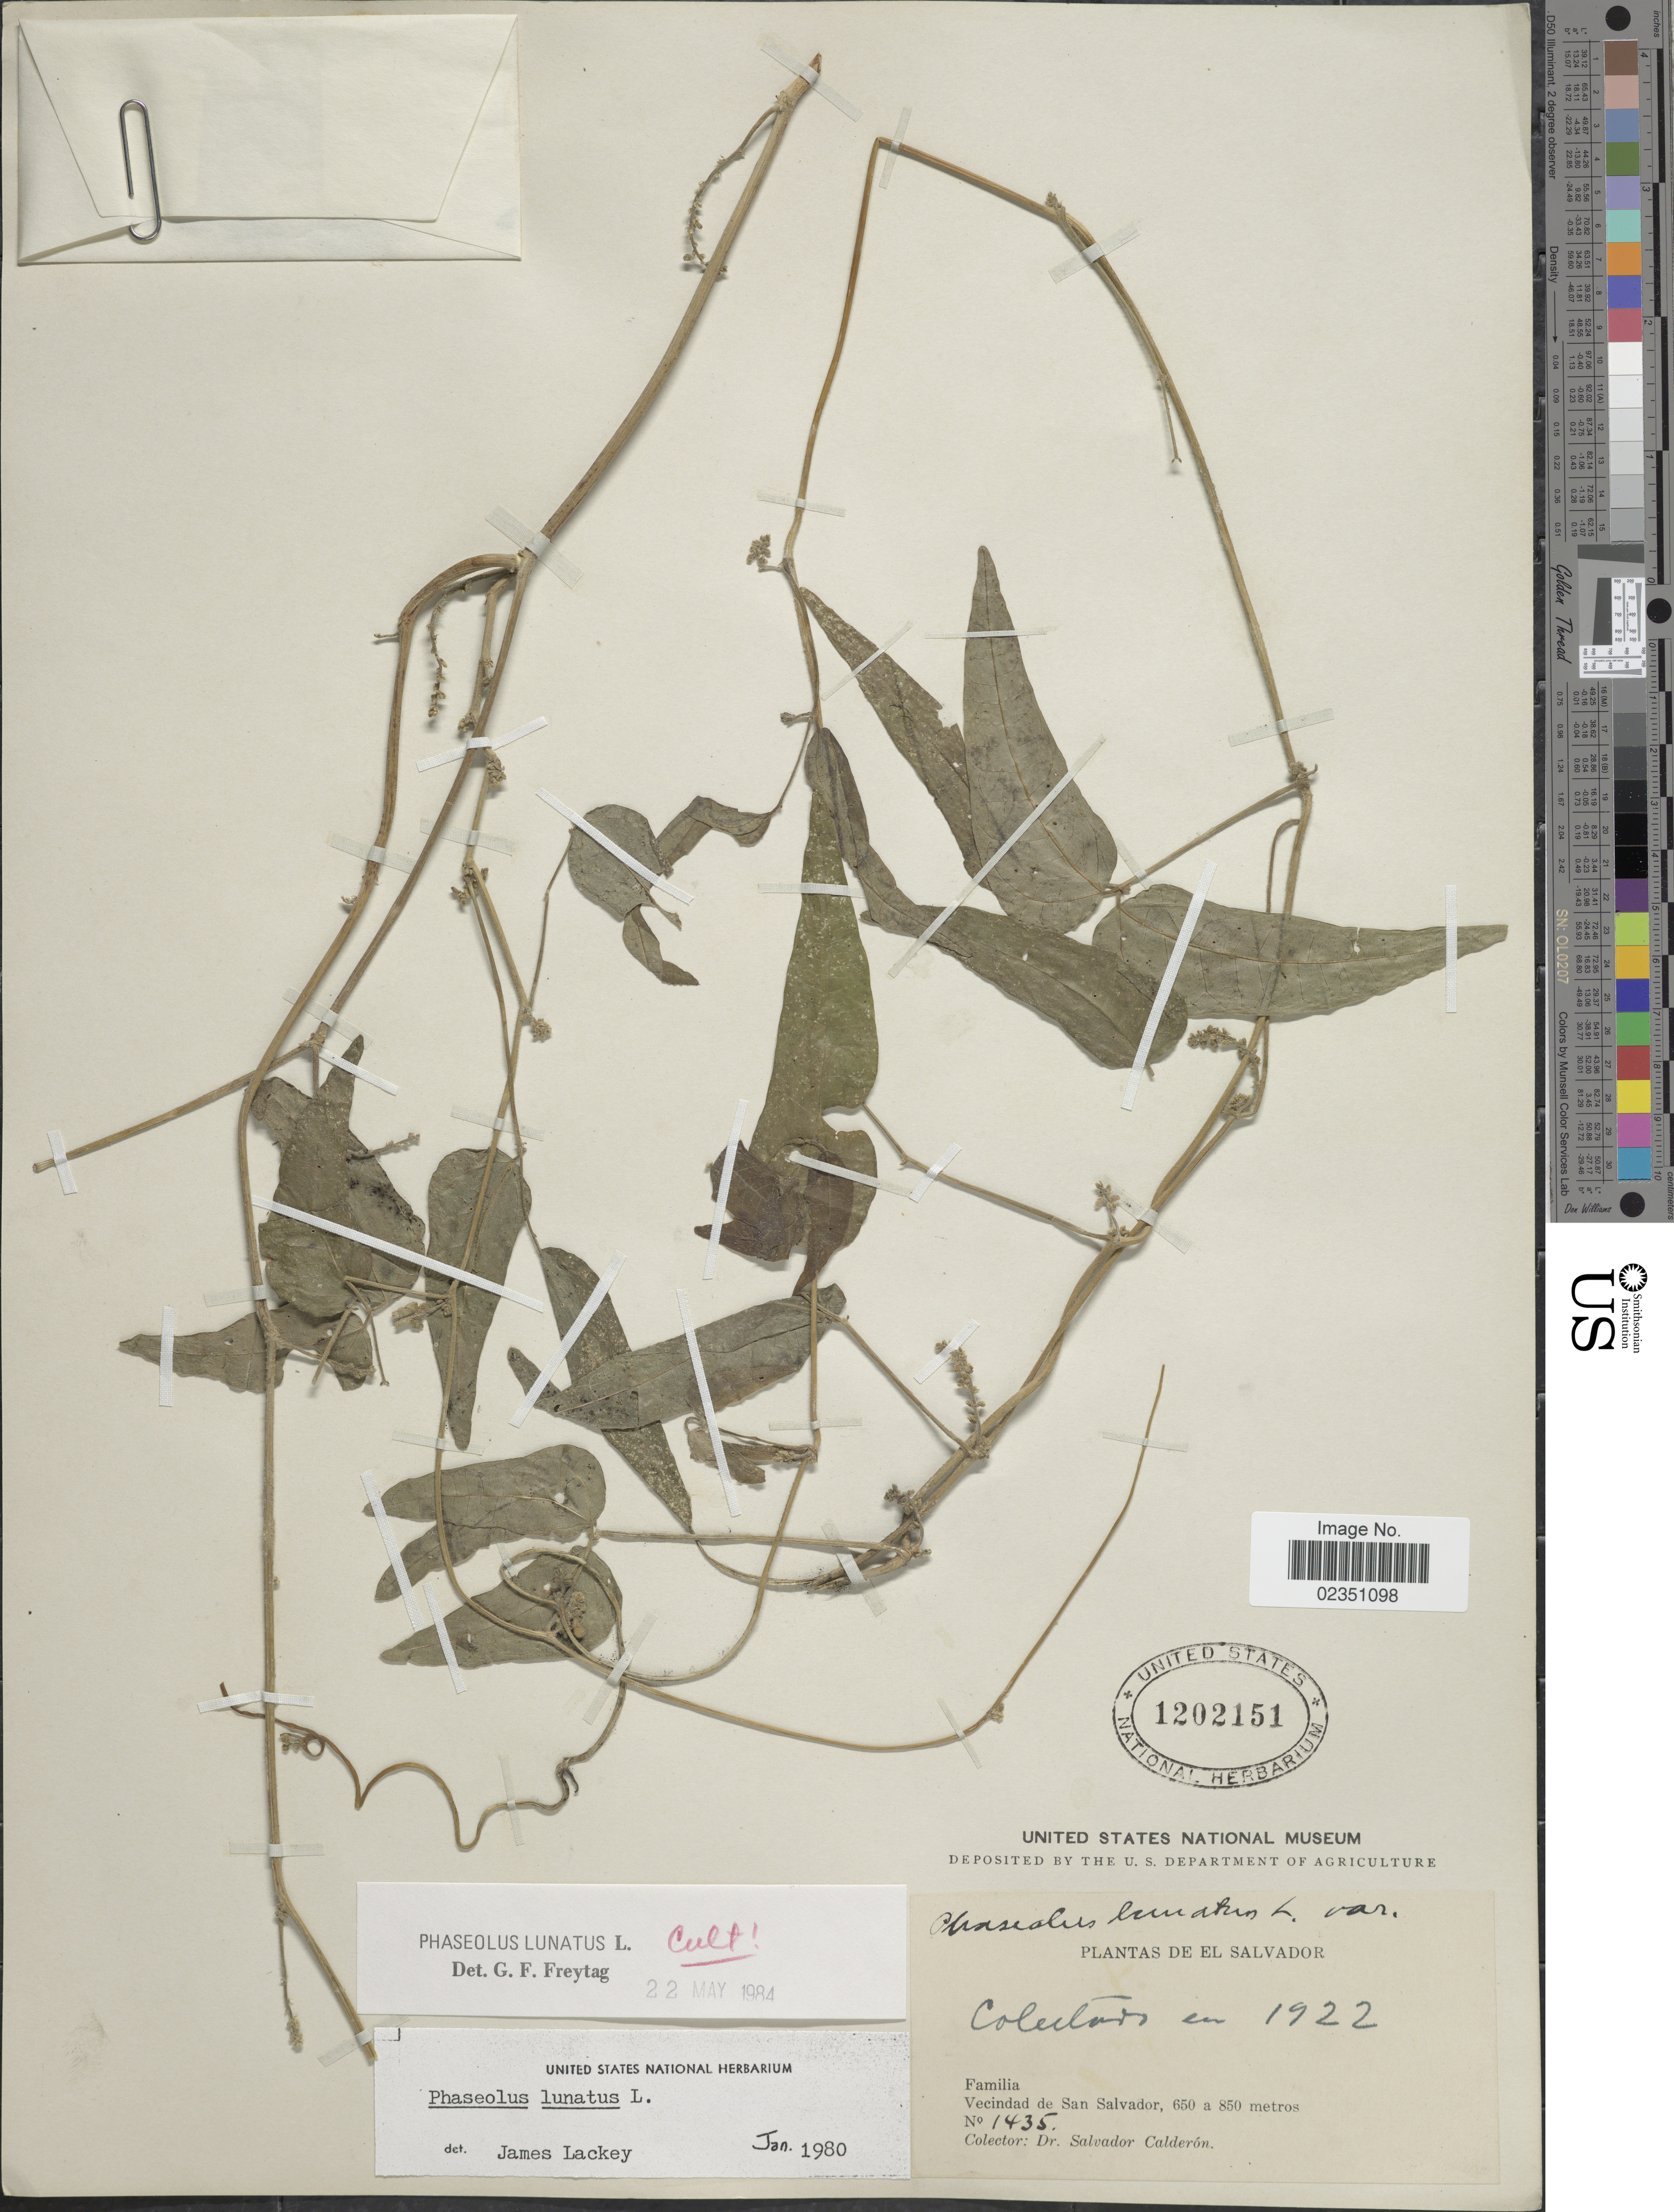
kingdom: Plantae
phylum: Tracheophyta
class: Magnoliopsida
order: Fabales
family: Fabaceae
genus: Phaseolus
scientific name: Phaseolus lunatus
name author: L.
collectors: S. Calderón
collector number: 1435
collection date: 1922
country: El Salvador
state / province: San Salvador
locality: Vecindad de San Salvador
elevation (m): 650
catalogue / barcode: US 1202151